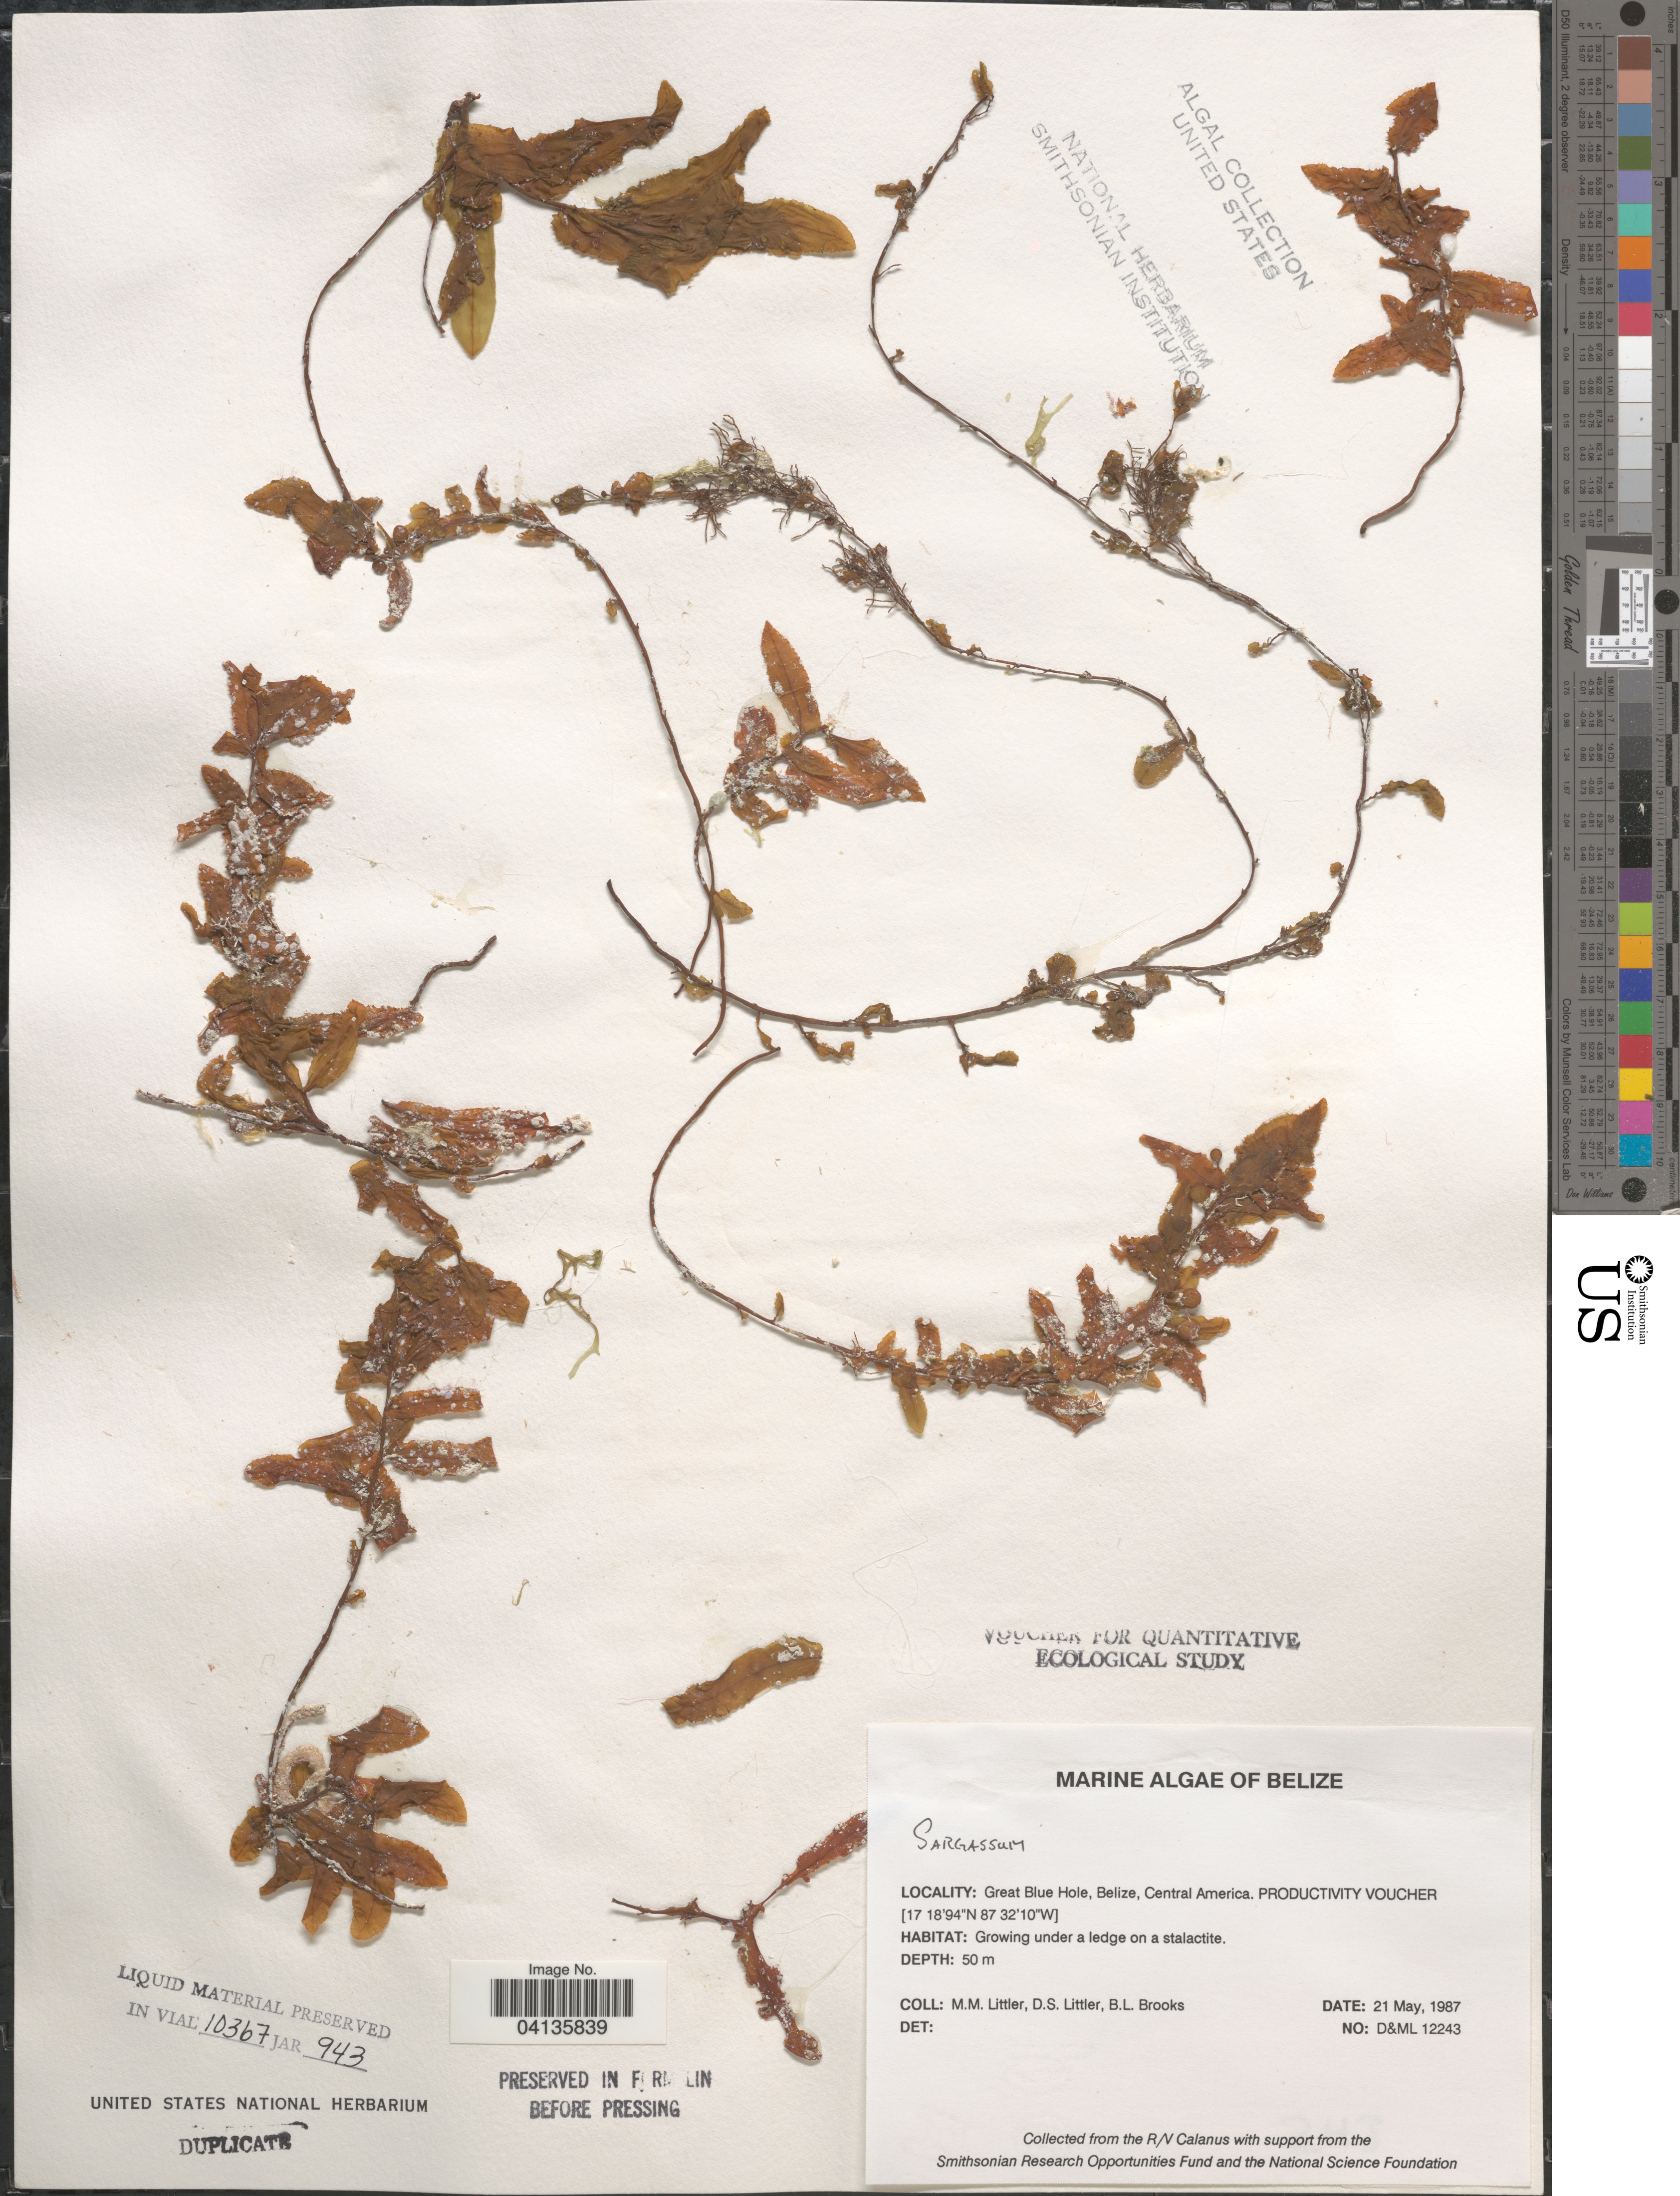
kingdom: Chromista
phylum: Ochrophyta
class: Phaeophyceae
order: Fucales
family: Sargassaceae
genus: Sargassum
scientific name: Sargassum sp.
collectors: D. S. Littler & B. Brooks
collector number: D&ML 12243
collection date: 1987-05-21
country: Belize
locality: Great Blue Hole.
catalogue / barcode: US 238682